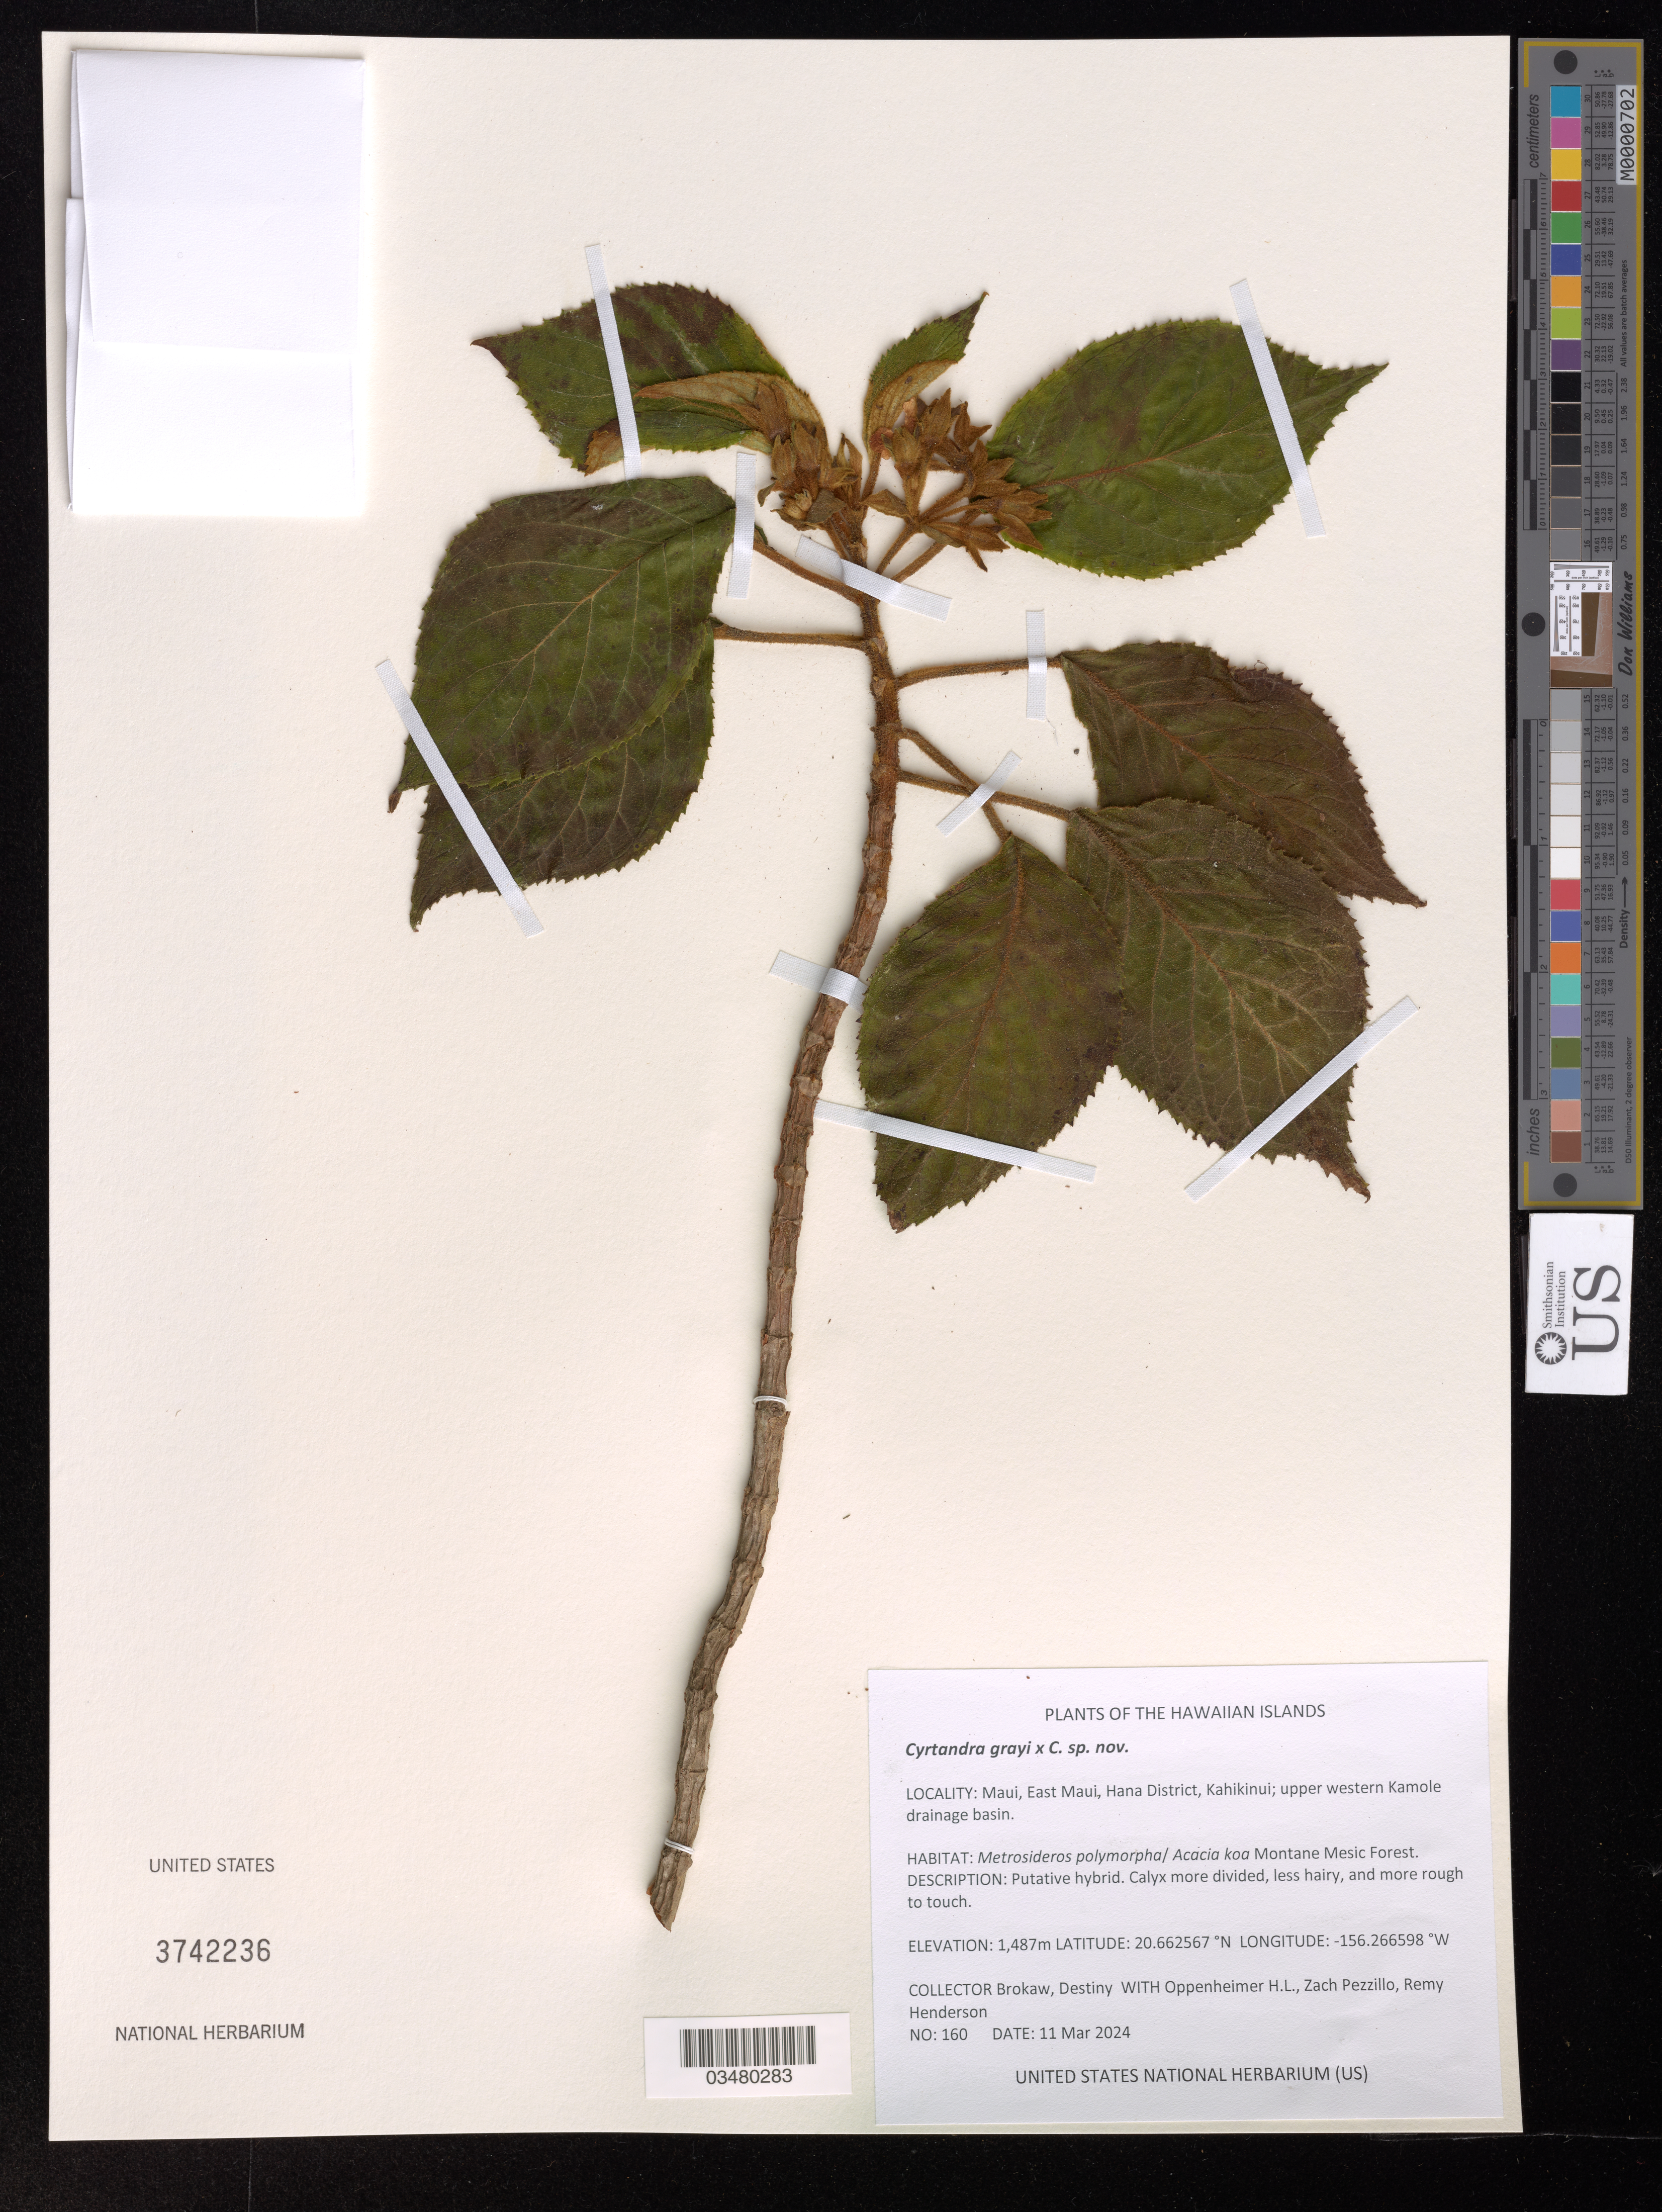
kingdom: Plantae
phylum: Tracheophyta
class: Magnoliopsida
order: Lamiales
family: Gesneriaceae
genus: Cyrtandra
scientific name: Cyrtandra grayi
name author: C.B. Clarke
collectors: H. L. Oppenheimer, Z. Pezzillo & R. Henderson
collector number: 160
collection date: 2024-03-11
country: United States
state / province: Hawaii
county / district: Maui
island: Maui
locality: East Maui, Hana District, Kahikinui, upper western Kamole drainage basin.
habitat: Montane mesic forest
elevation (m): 1487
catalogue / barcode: US 3742236